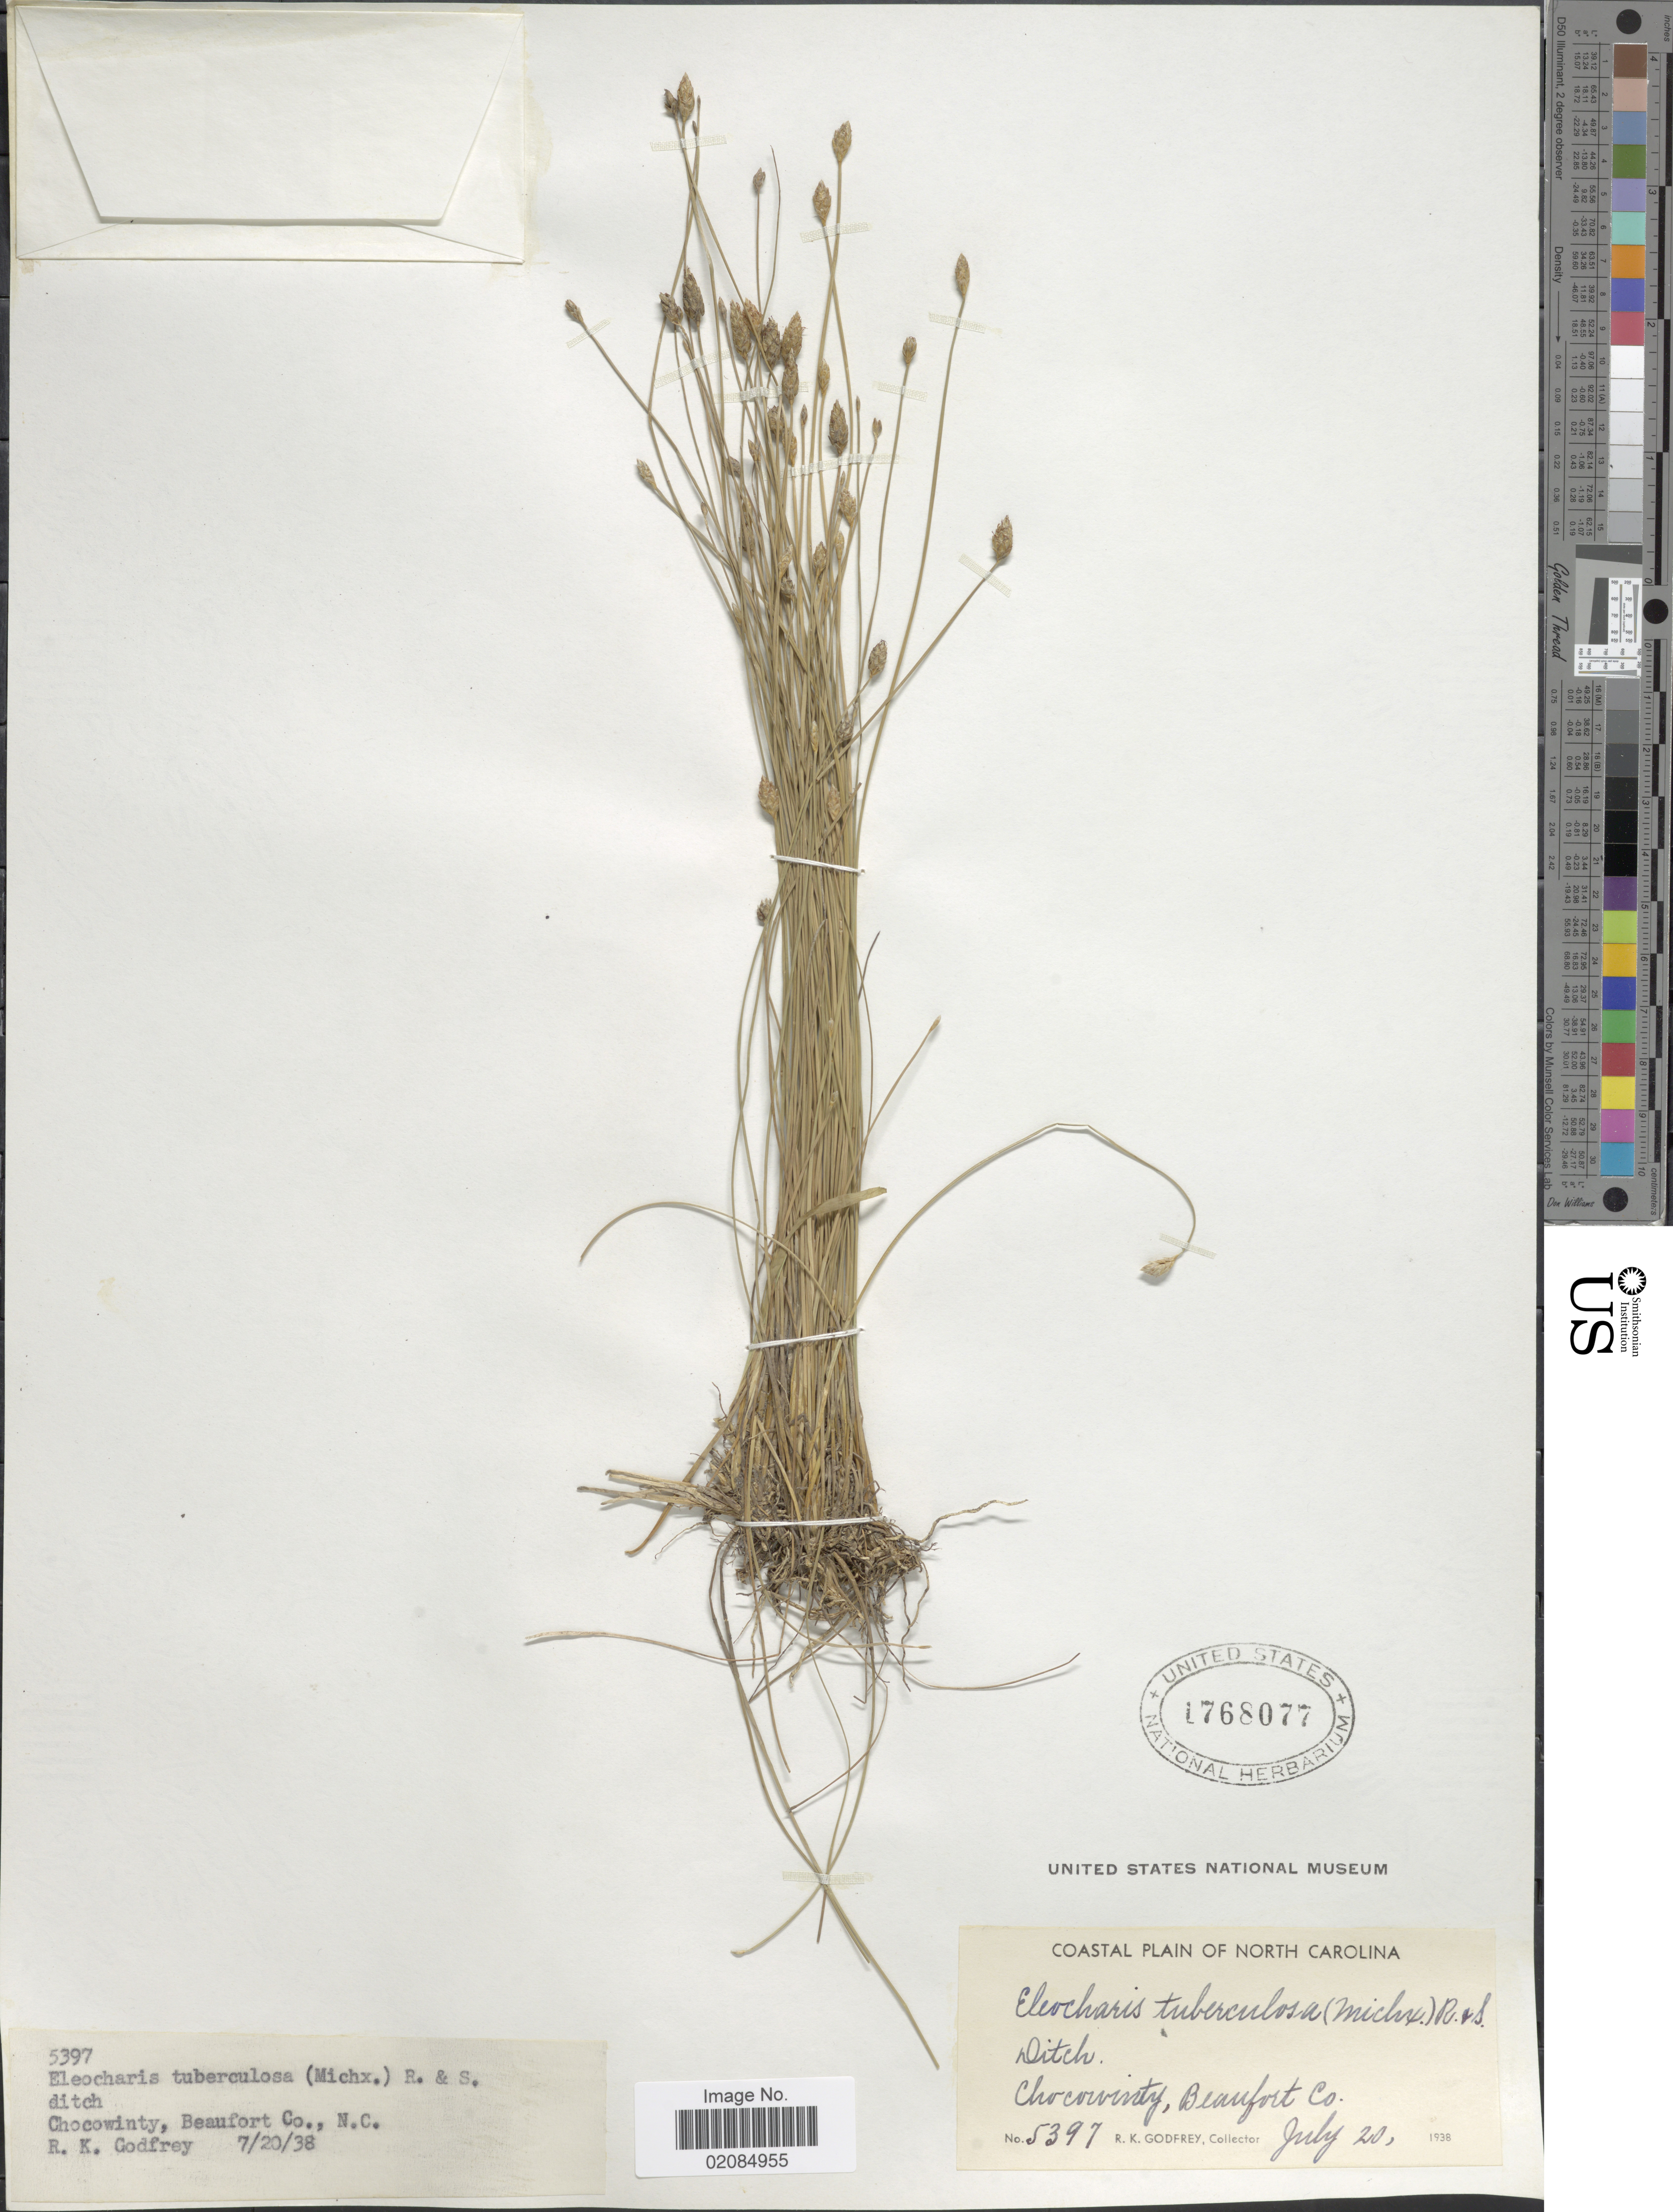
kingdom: Plantae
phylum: Tracheophyta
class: Liliopsida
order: Poales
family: Cyperaceae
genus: Eleocharis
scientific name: Eleocharis tuberculosa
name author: (Michx.) Roem. & Schult.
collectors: R. K. Godfrey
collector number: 5397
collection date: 1938-07-20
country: United States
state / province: North Carolina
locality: Coastal Plain of North Carolina. Chocowinty, Beaufort Co., N.C.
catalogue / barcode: US 1768077